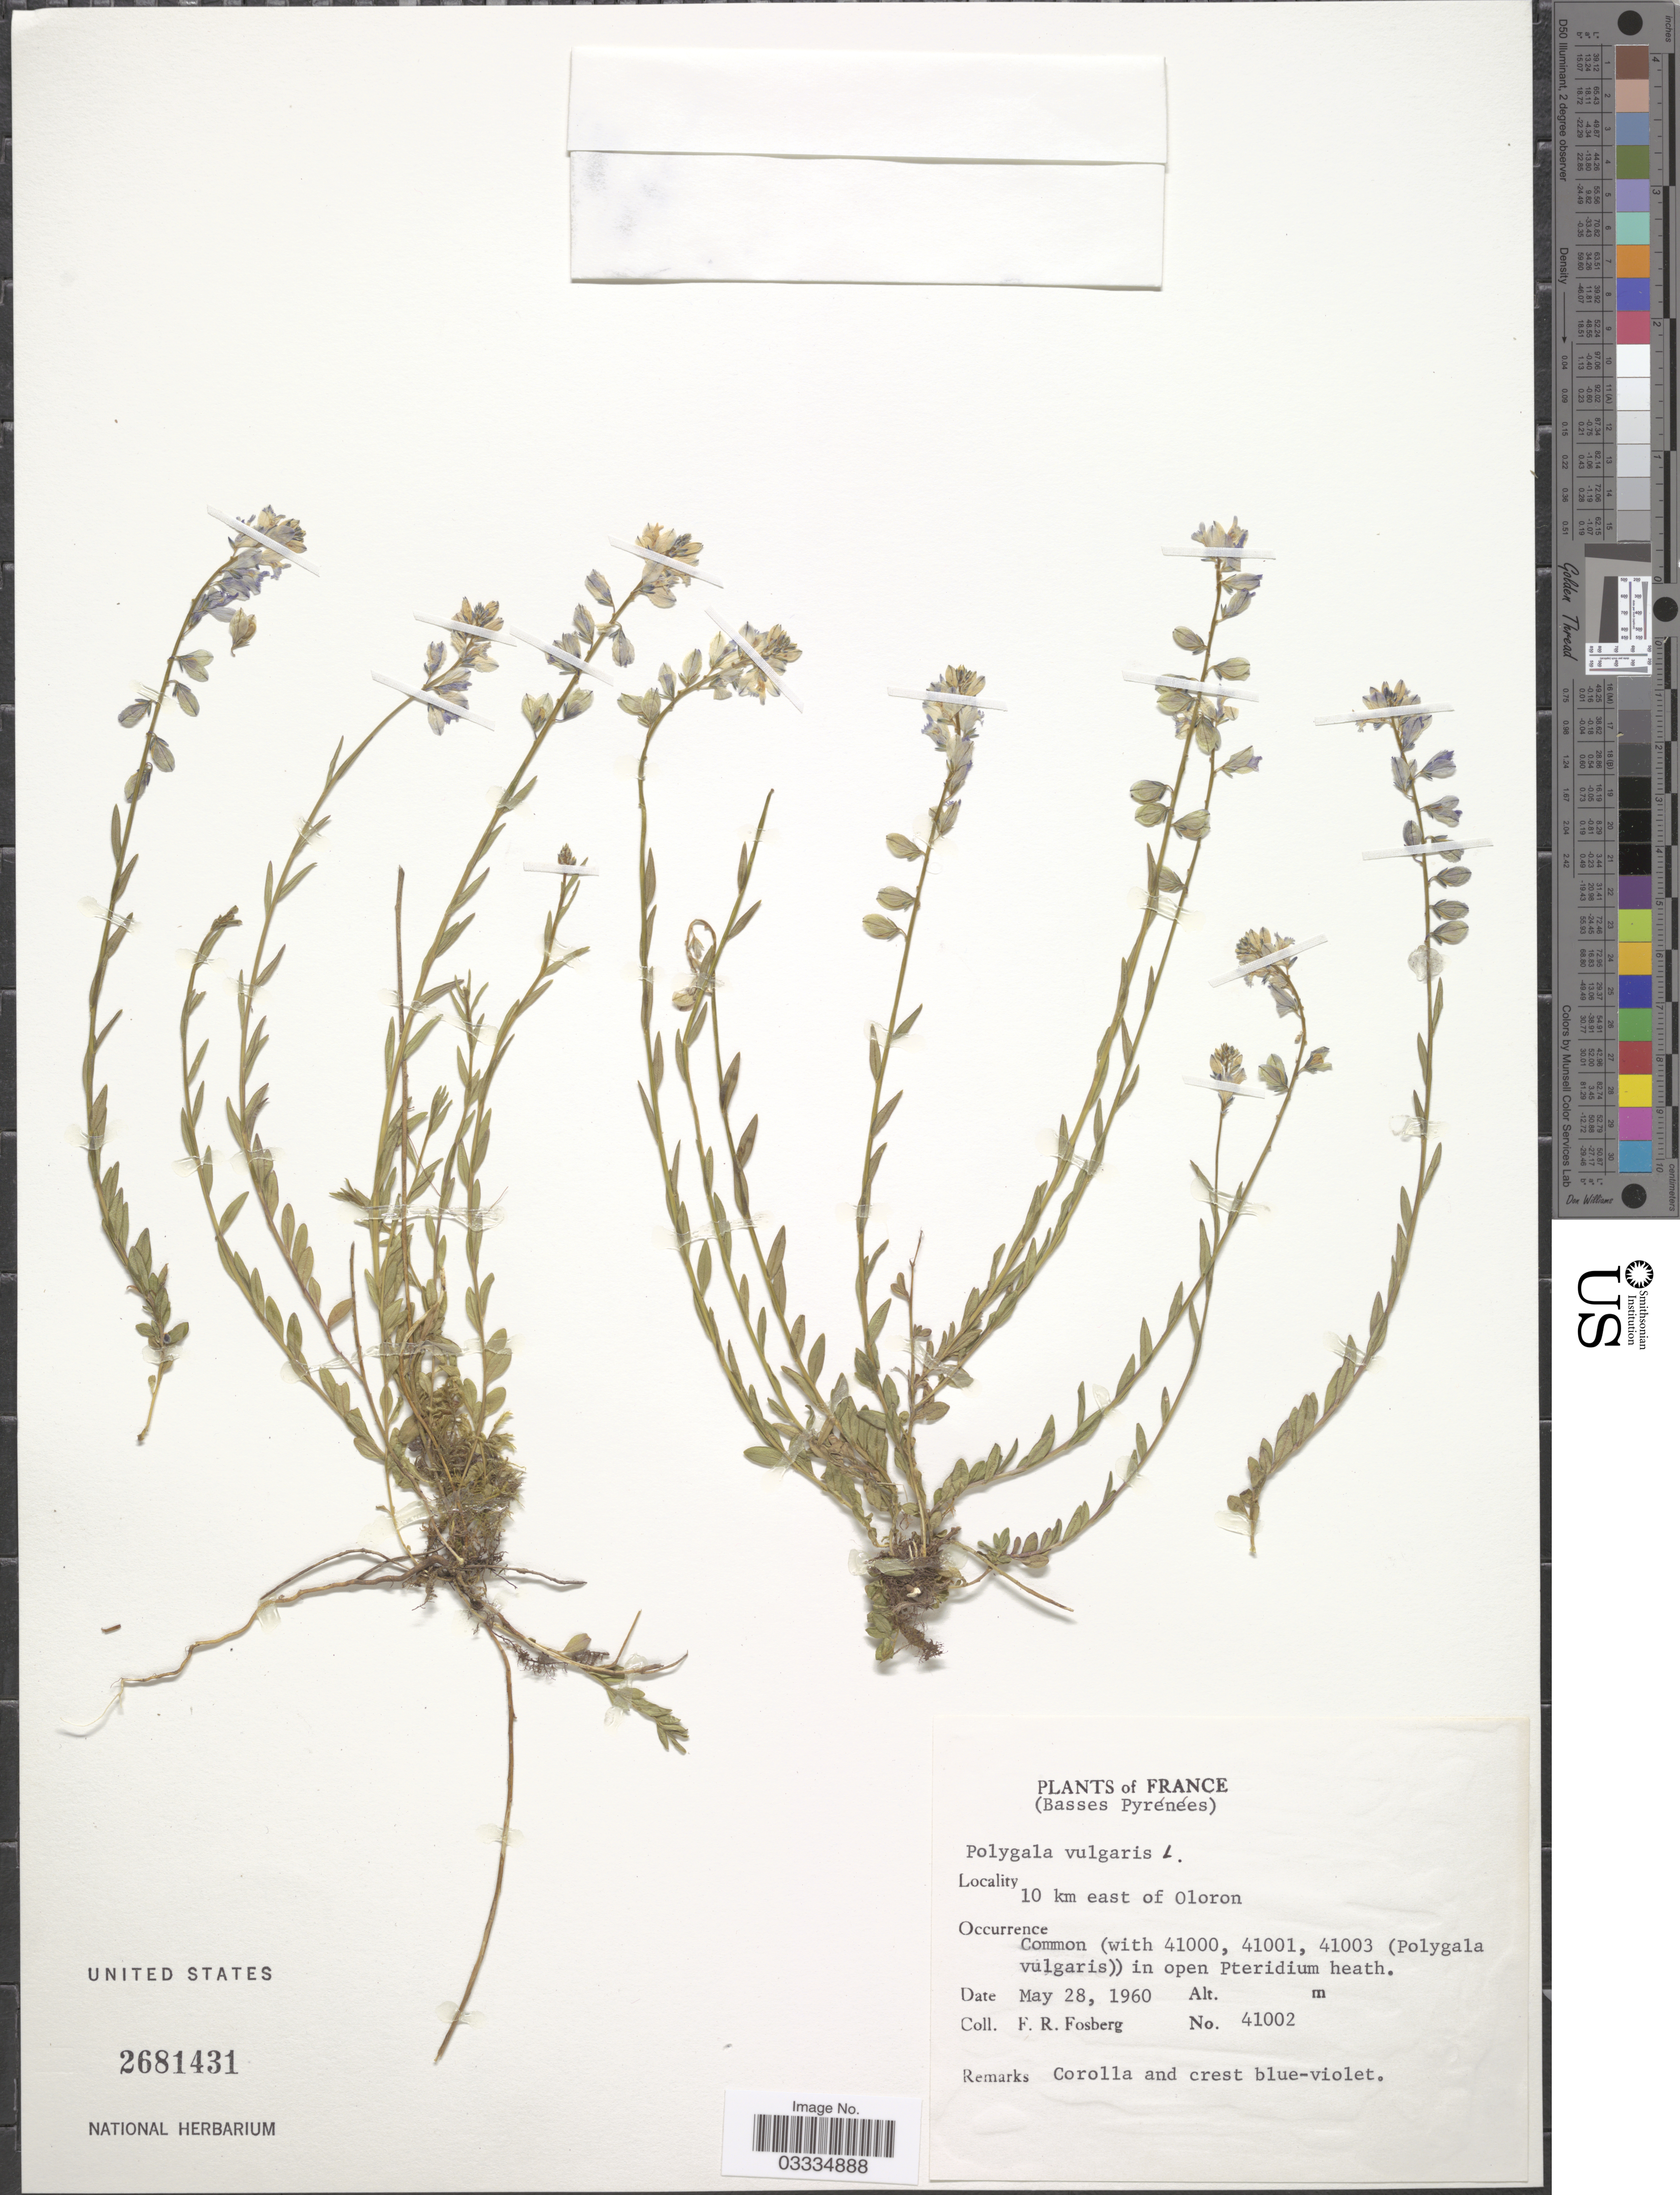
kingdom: Plantae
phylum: Tracheophyta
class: Magnoliopsida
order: Fabales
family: Polygalaceae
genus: Polygala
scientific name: Polygala vulgaris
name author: L.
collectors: F. R. Fosberg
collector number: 41002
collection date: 1960-05-28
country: France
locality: (Basses Pyrénées), 10 km east of Oloron.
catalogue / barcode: US 2681431